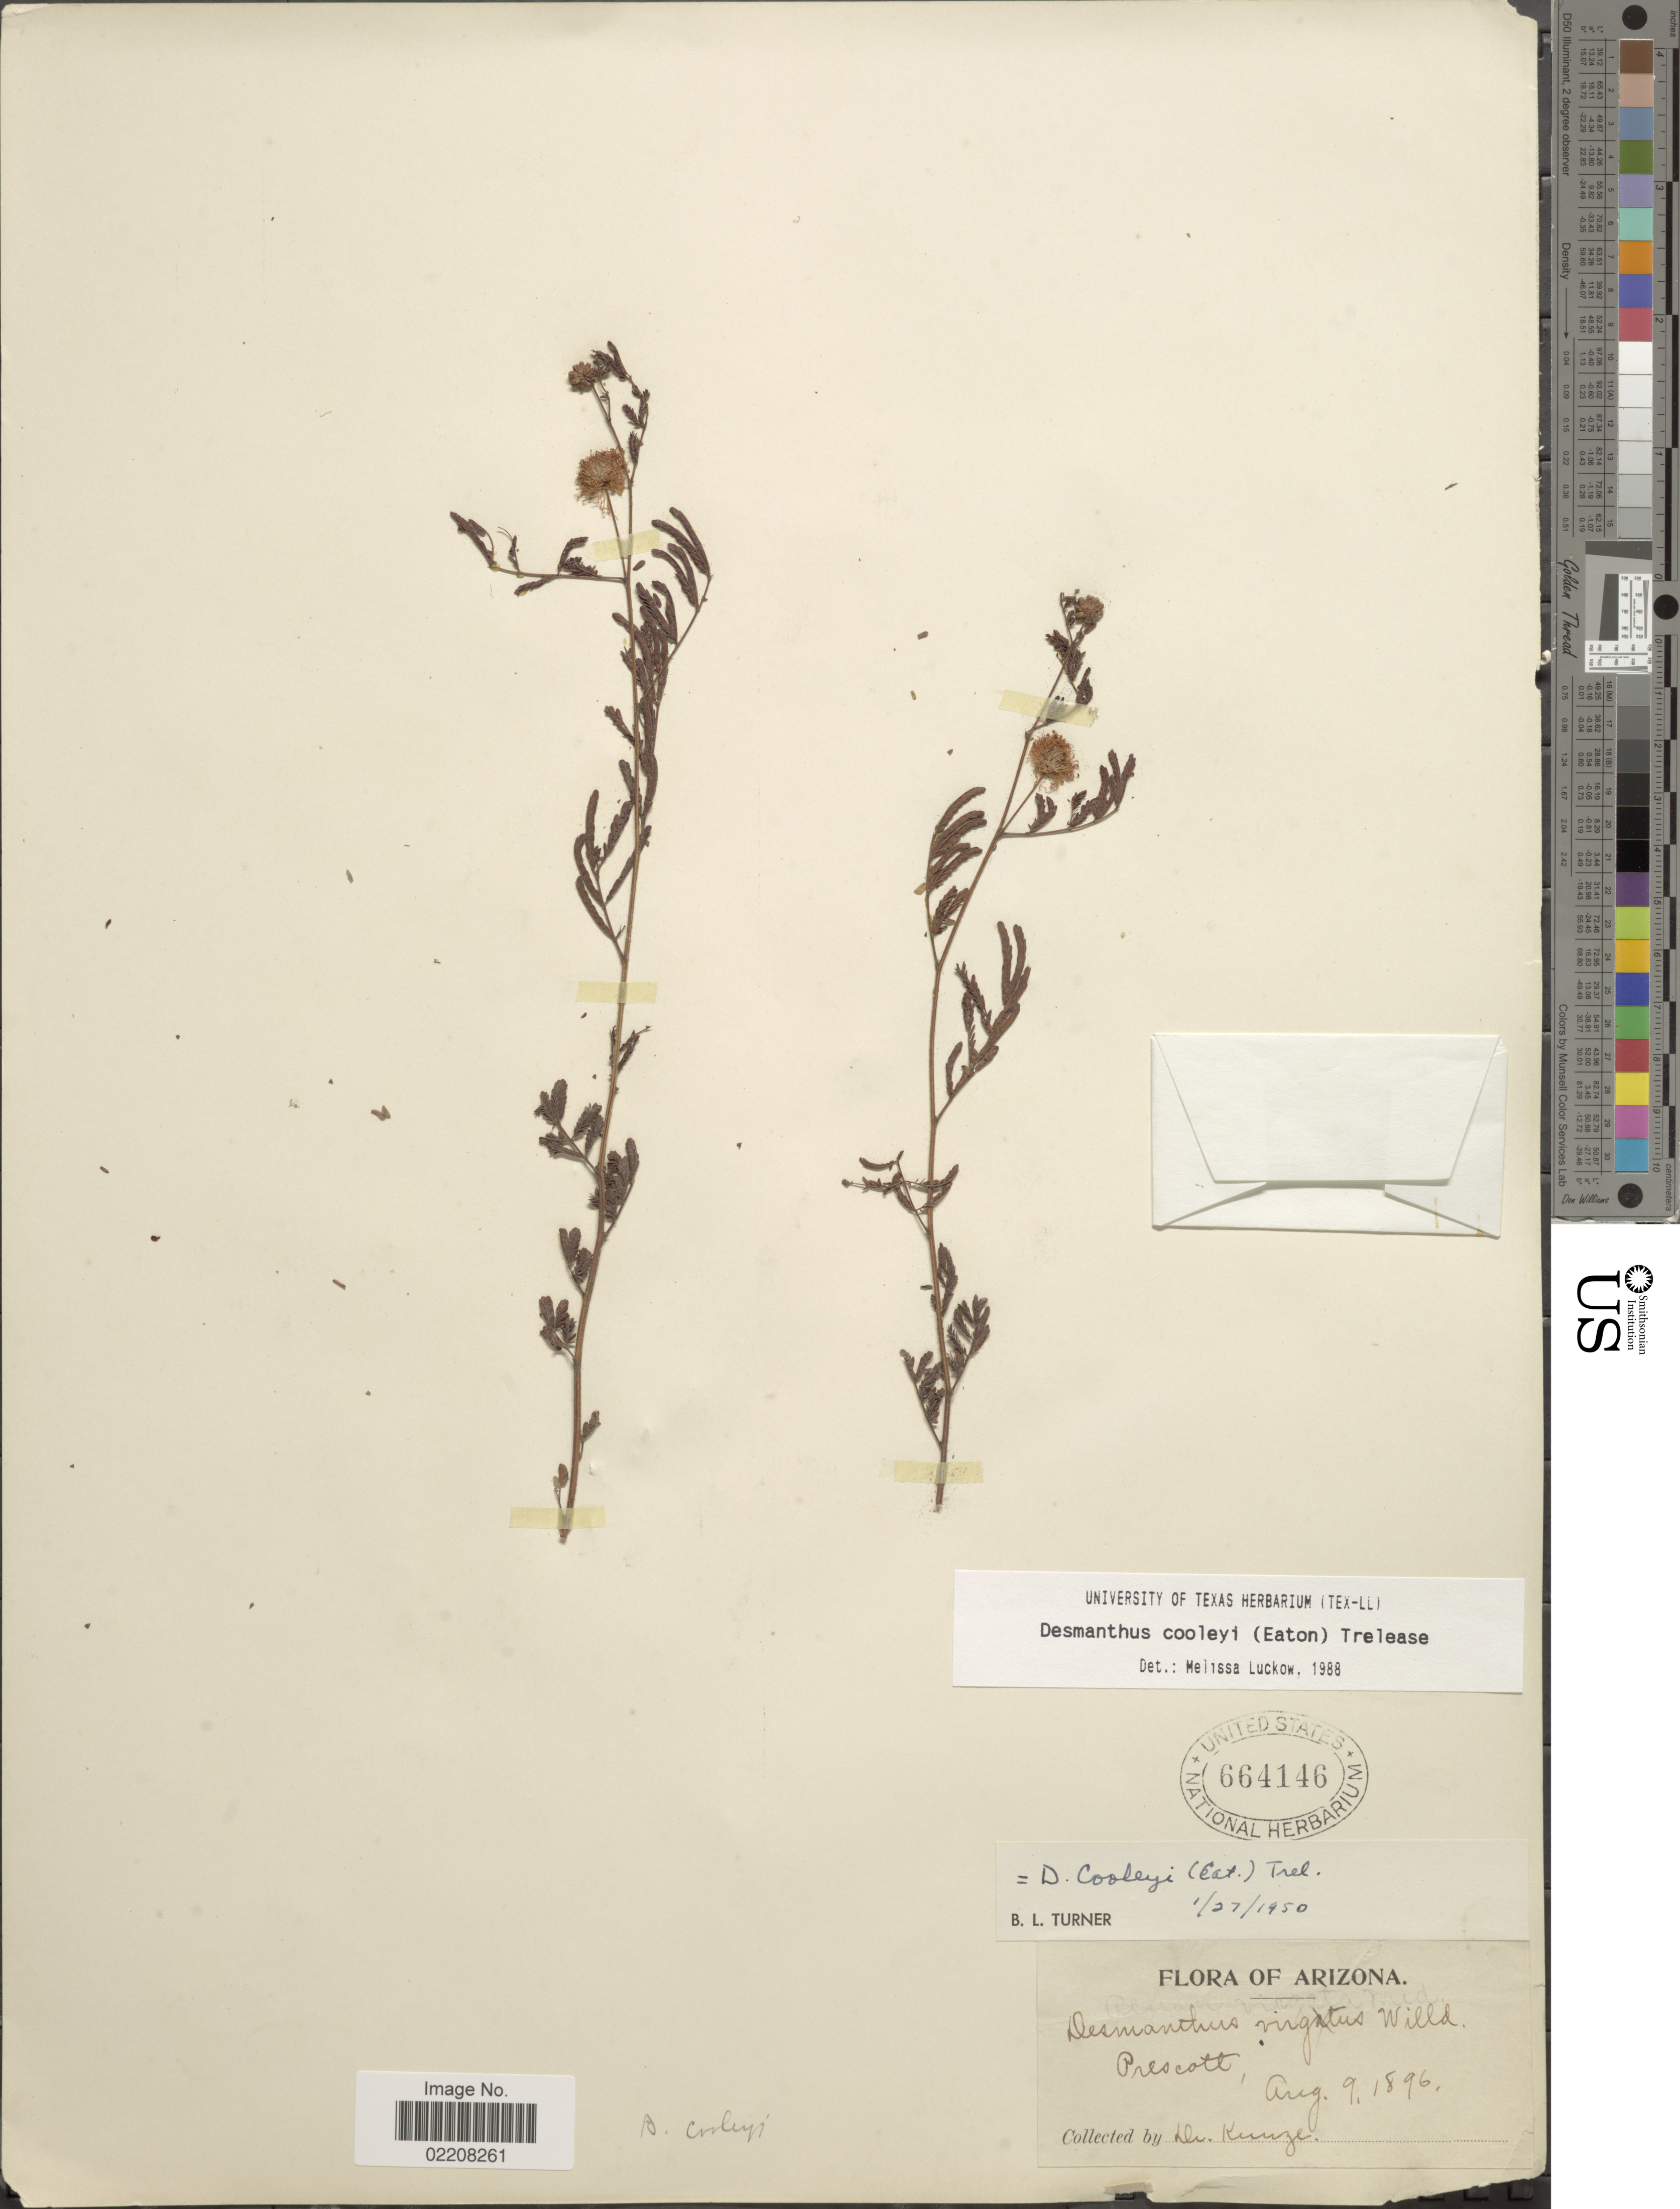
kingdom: Plantae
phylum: Tracheophyta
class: Magnoliopsida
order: Fabales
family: Fabaceae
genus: Desmanthus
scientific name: Desmanthus cooleyi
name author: (Eaton) Trel.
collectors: G. Kunze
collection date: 1896-08-09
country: United States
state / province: Arizona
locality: Prescott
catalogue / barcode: US 664146